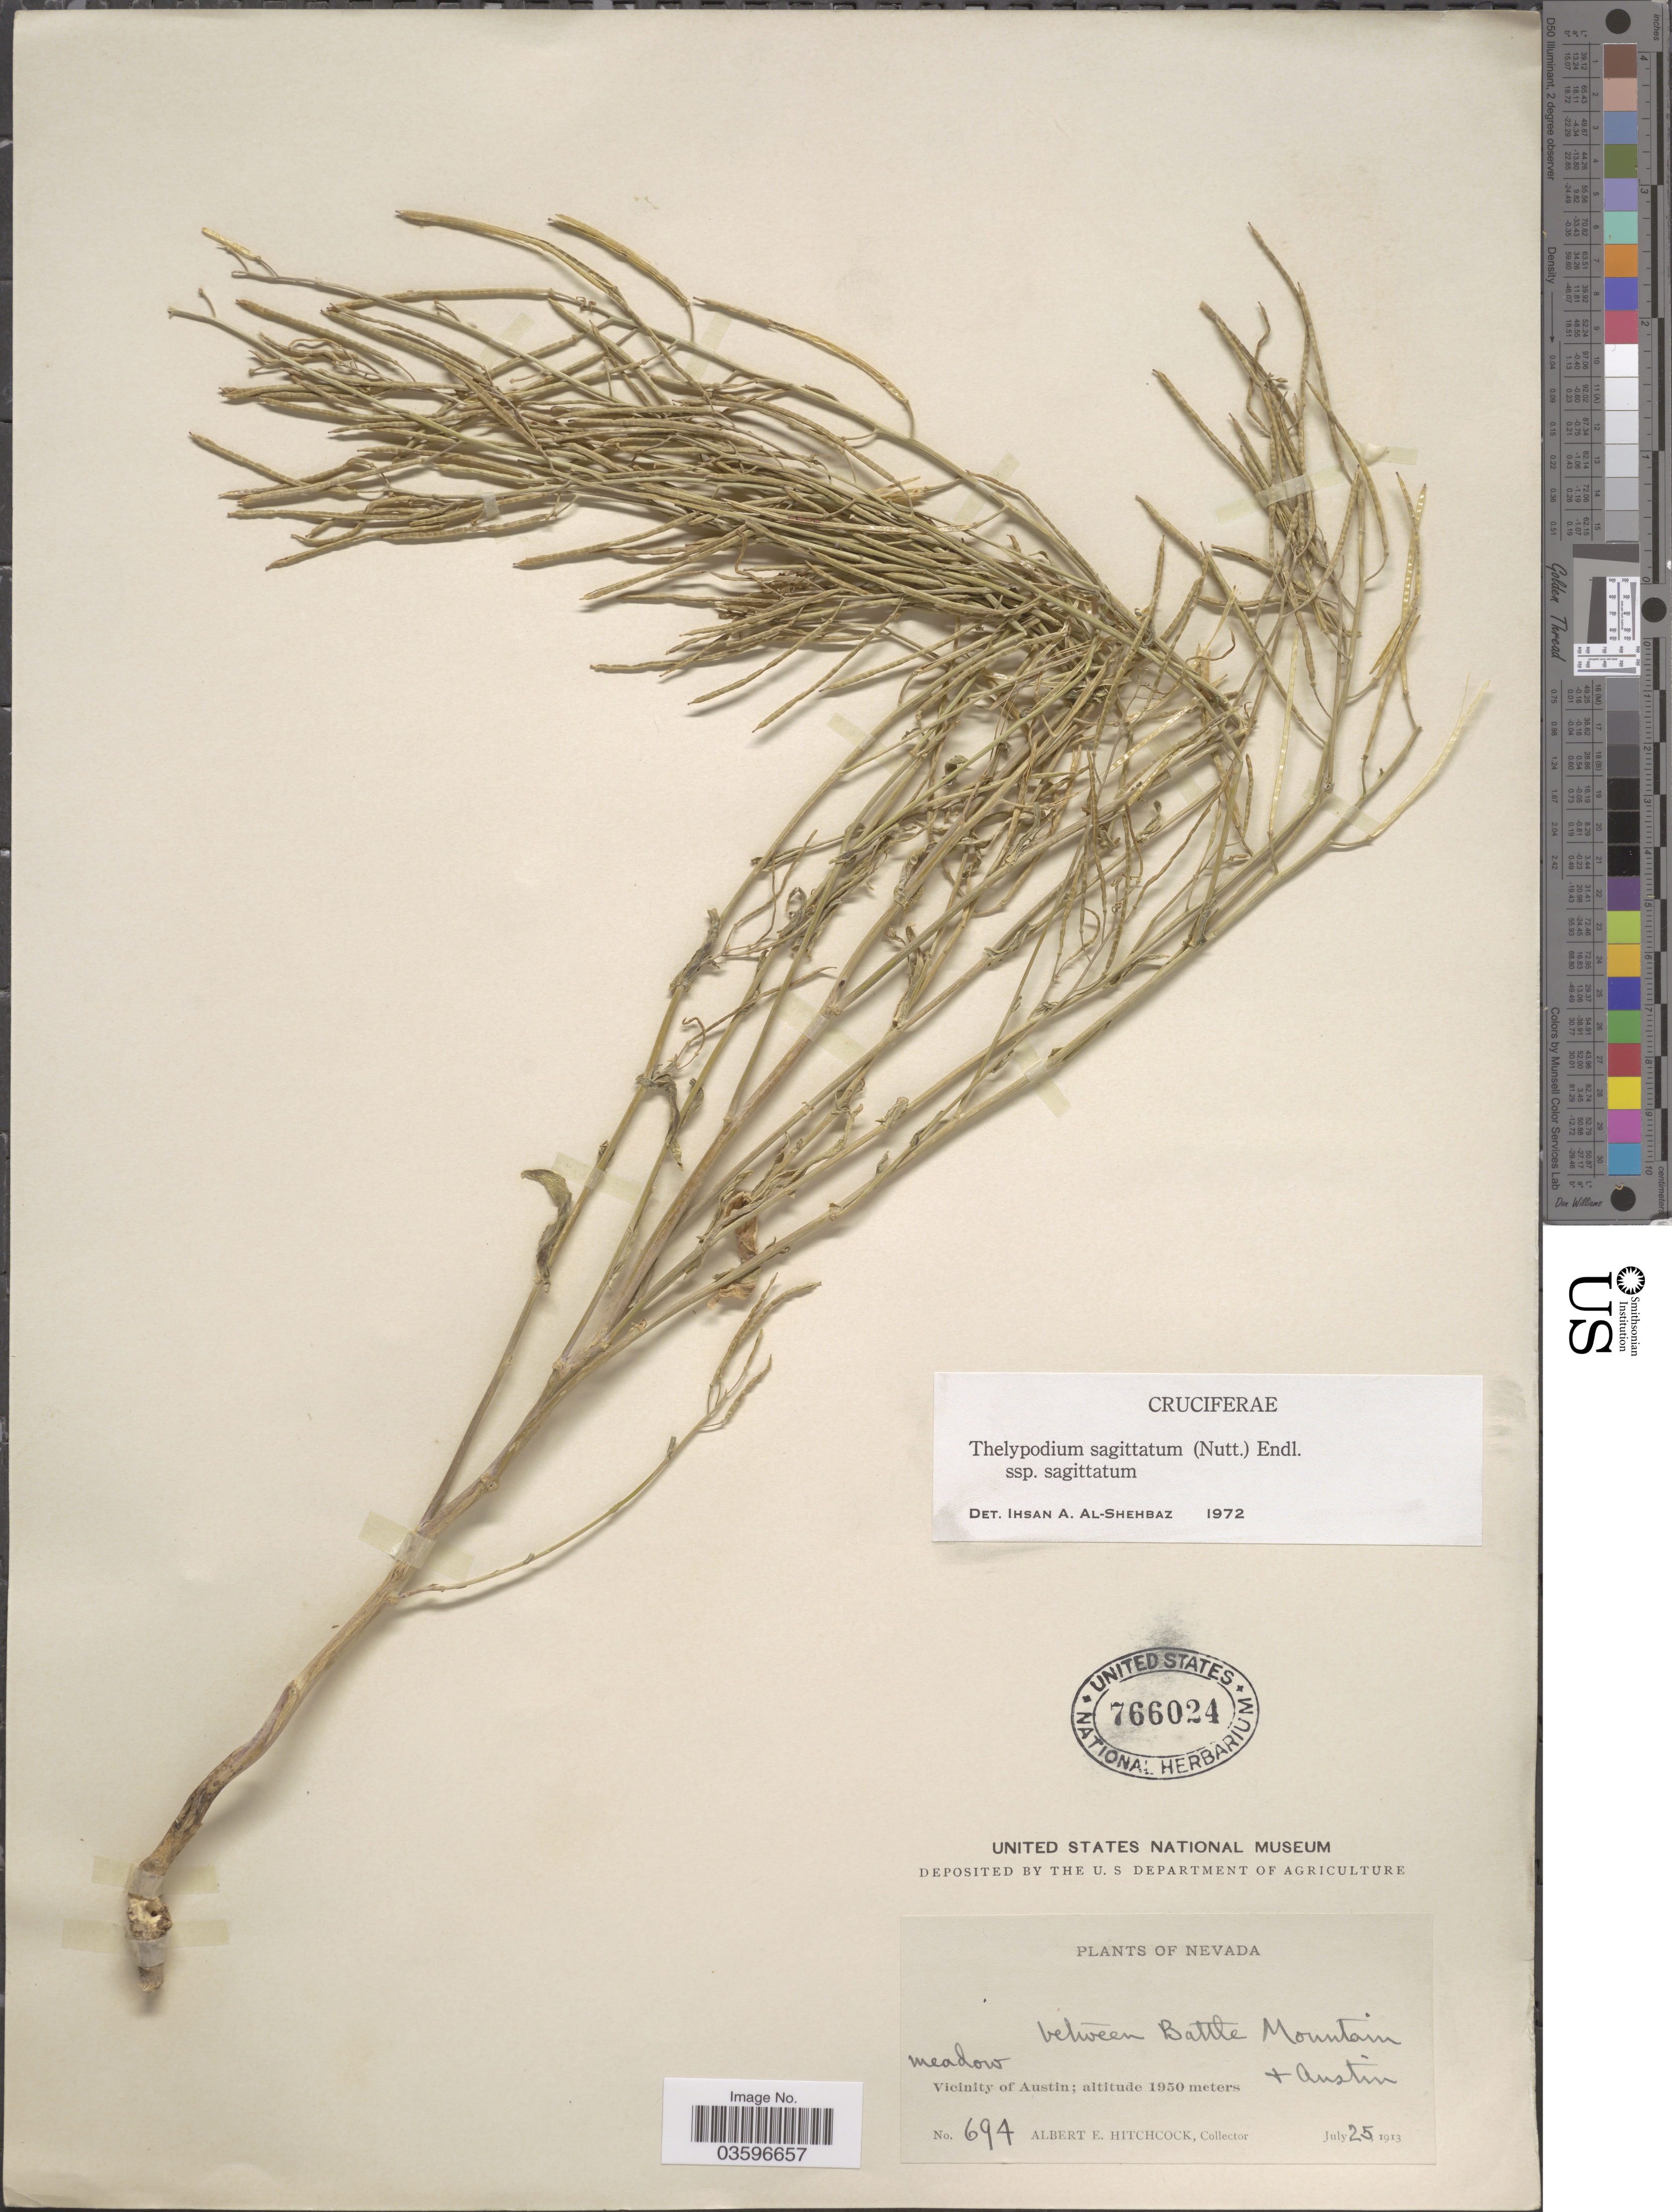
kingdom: Plantae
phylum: Tracheophyta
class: Magnoliopsida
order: Brassicales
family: Brassicaceae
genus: Thelypodium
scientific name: Thelypodium sagittatum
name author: (Nutt.) Endl.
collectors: A. Hitchcock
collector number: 694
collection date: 1913-07-25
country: United States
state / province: Nevada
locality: Between Battle Mountain & Austin. Vicinity of Austin.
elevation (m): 1950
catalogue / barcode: US 766024